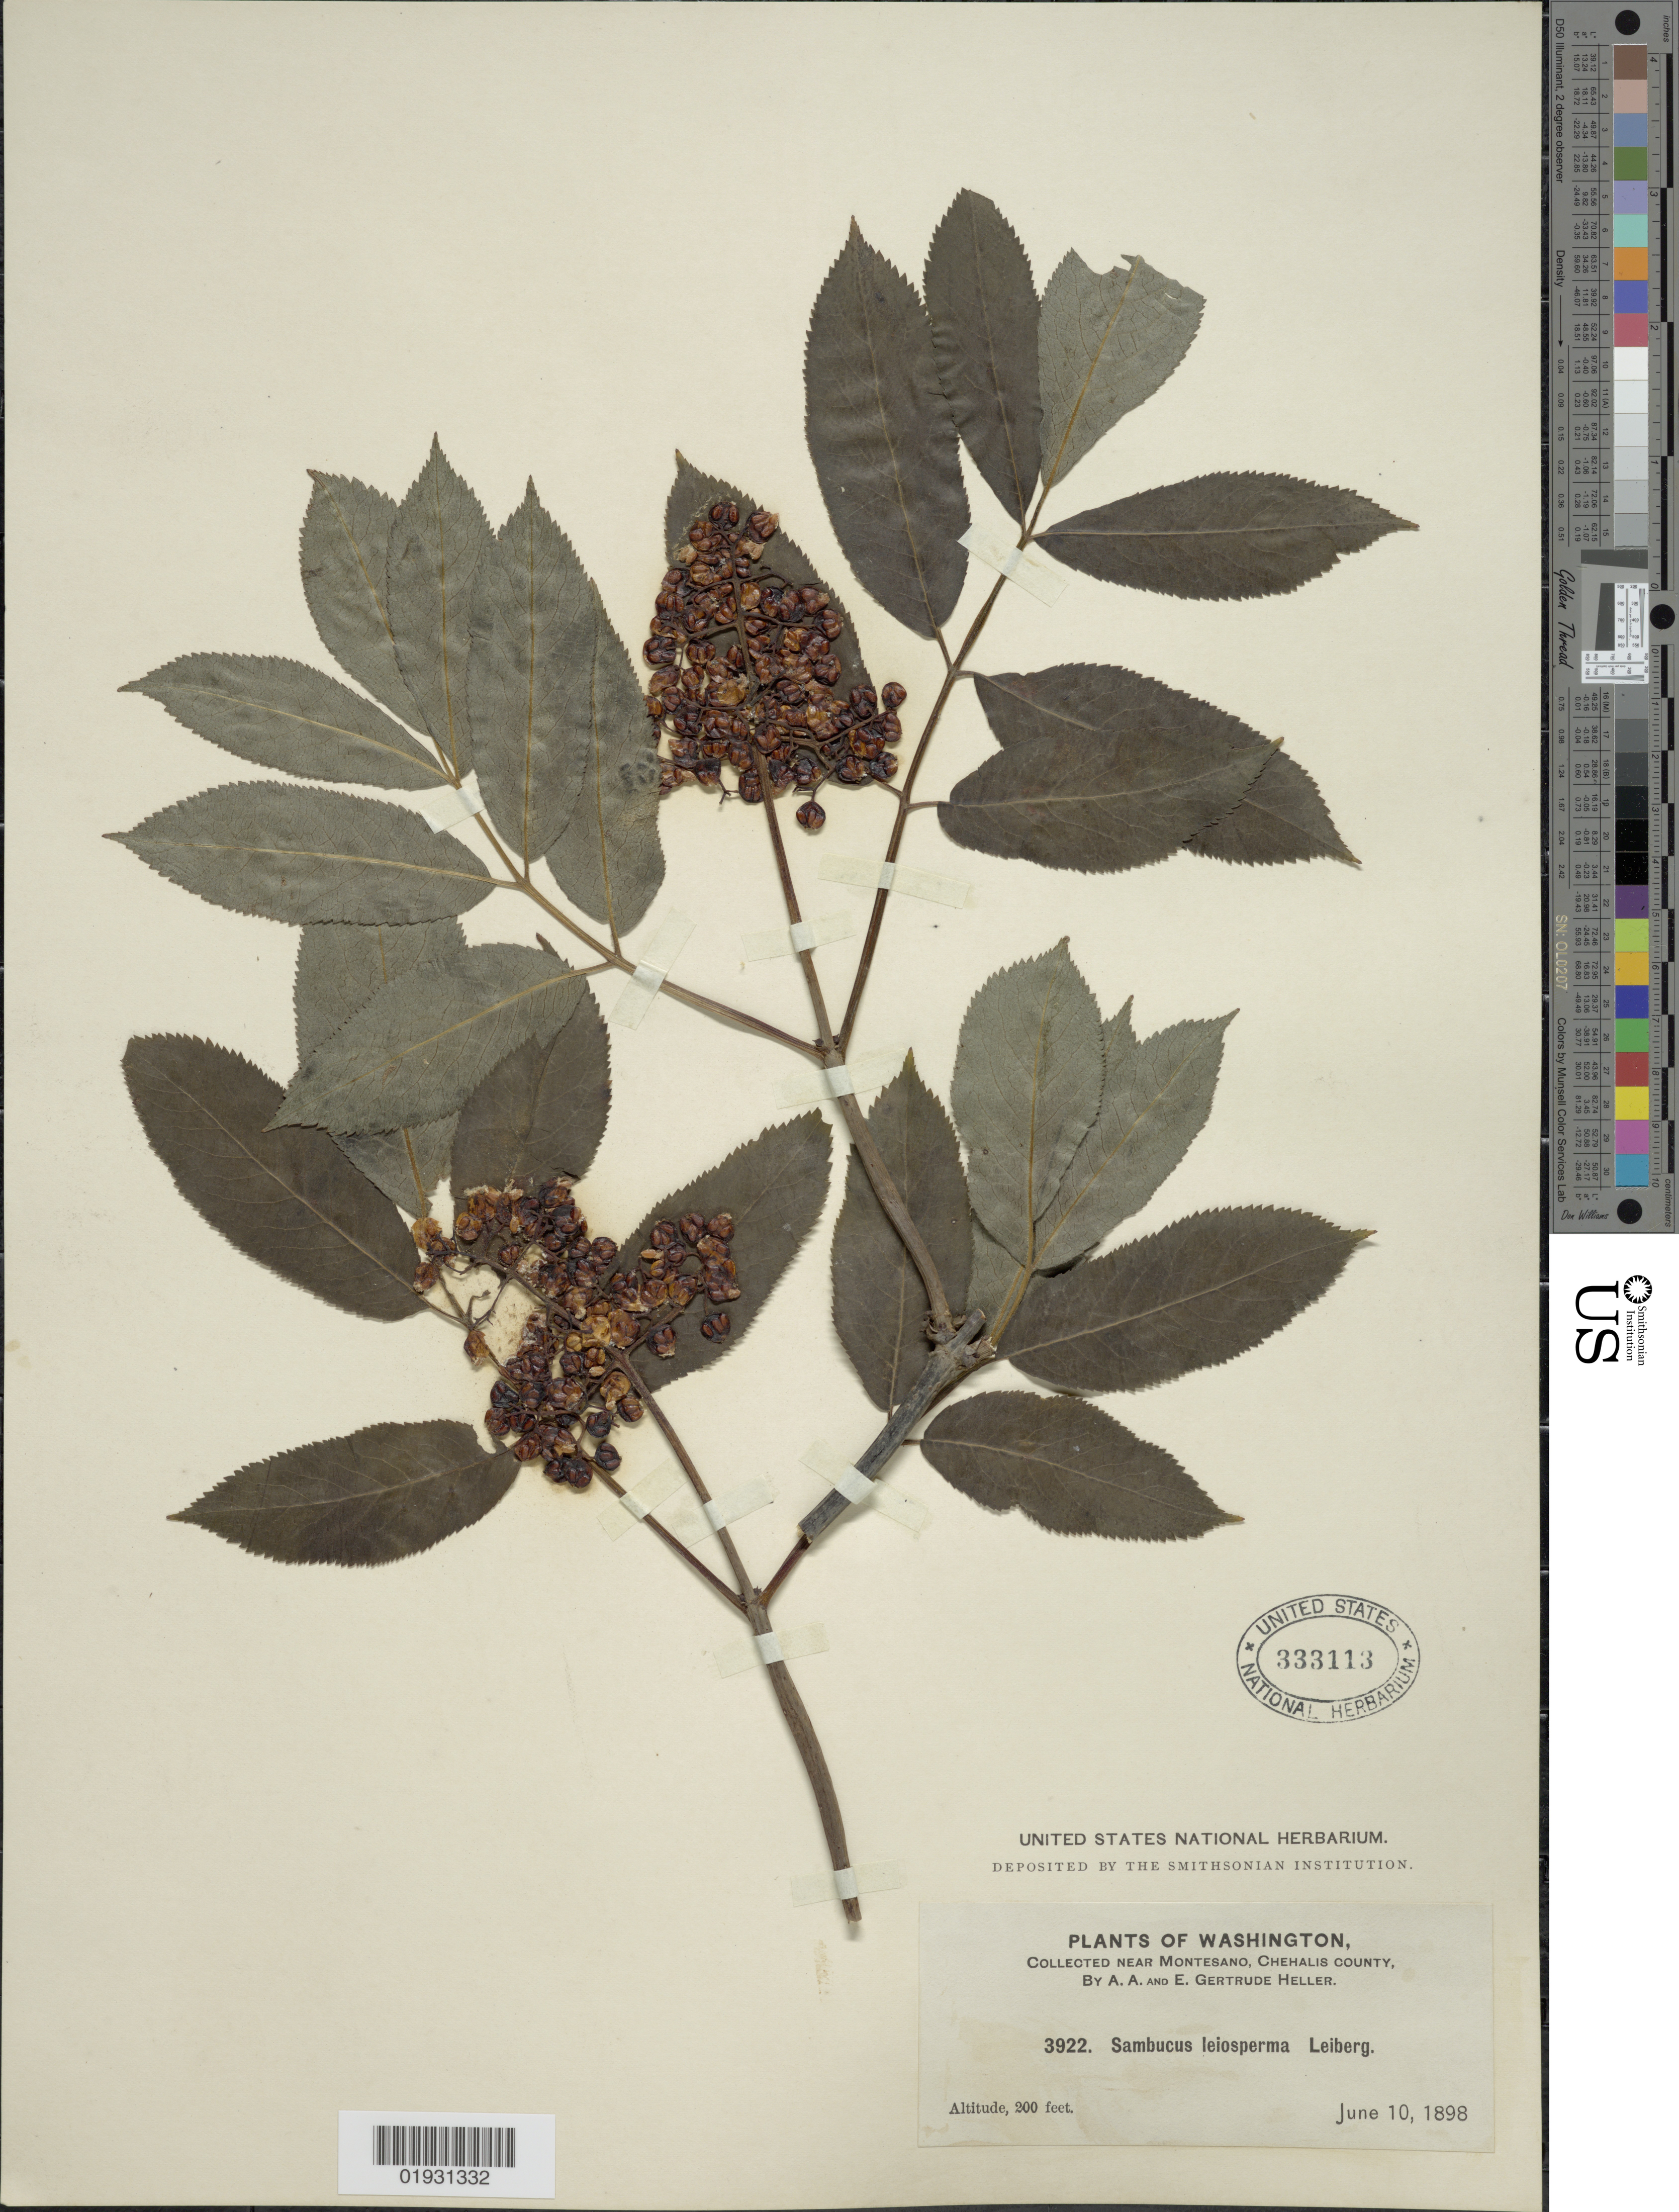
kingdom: Plantae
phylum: Tracheophyta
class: Magnoliopsida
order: Dipsacales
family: Viburnaceae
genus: Sambucus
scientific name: Sambucus racemosa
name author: L.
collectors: A. A. Heller & E. Gertrude Heller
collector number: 3922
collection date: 1898-06-10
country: United States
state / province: Washington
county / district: Grays Harbor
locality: Near Montesano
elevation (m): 61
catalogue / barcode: US 333113